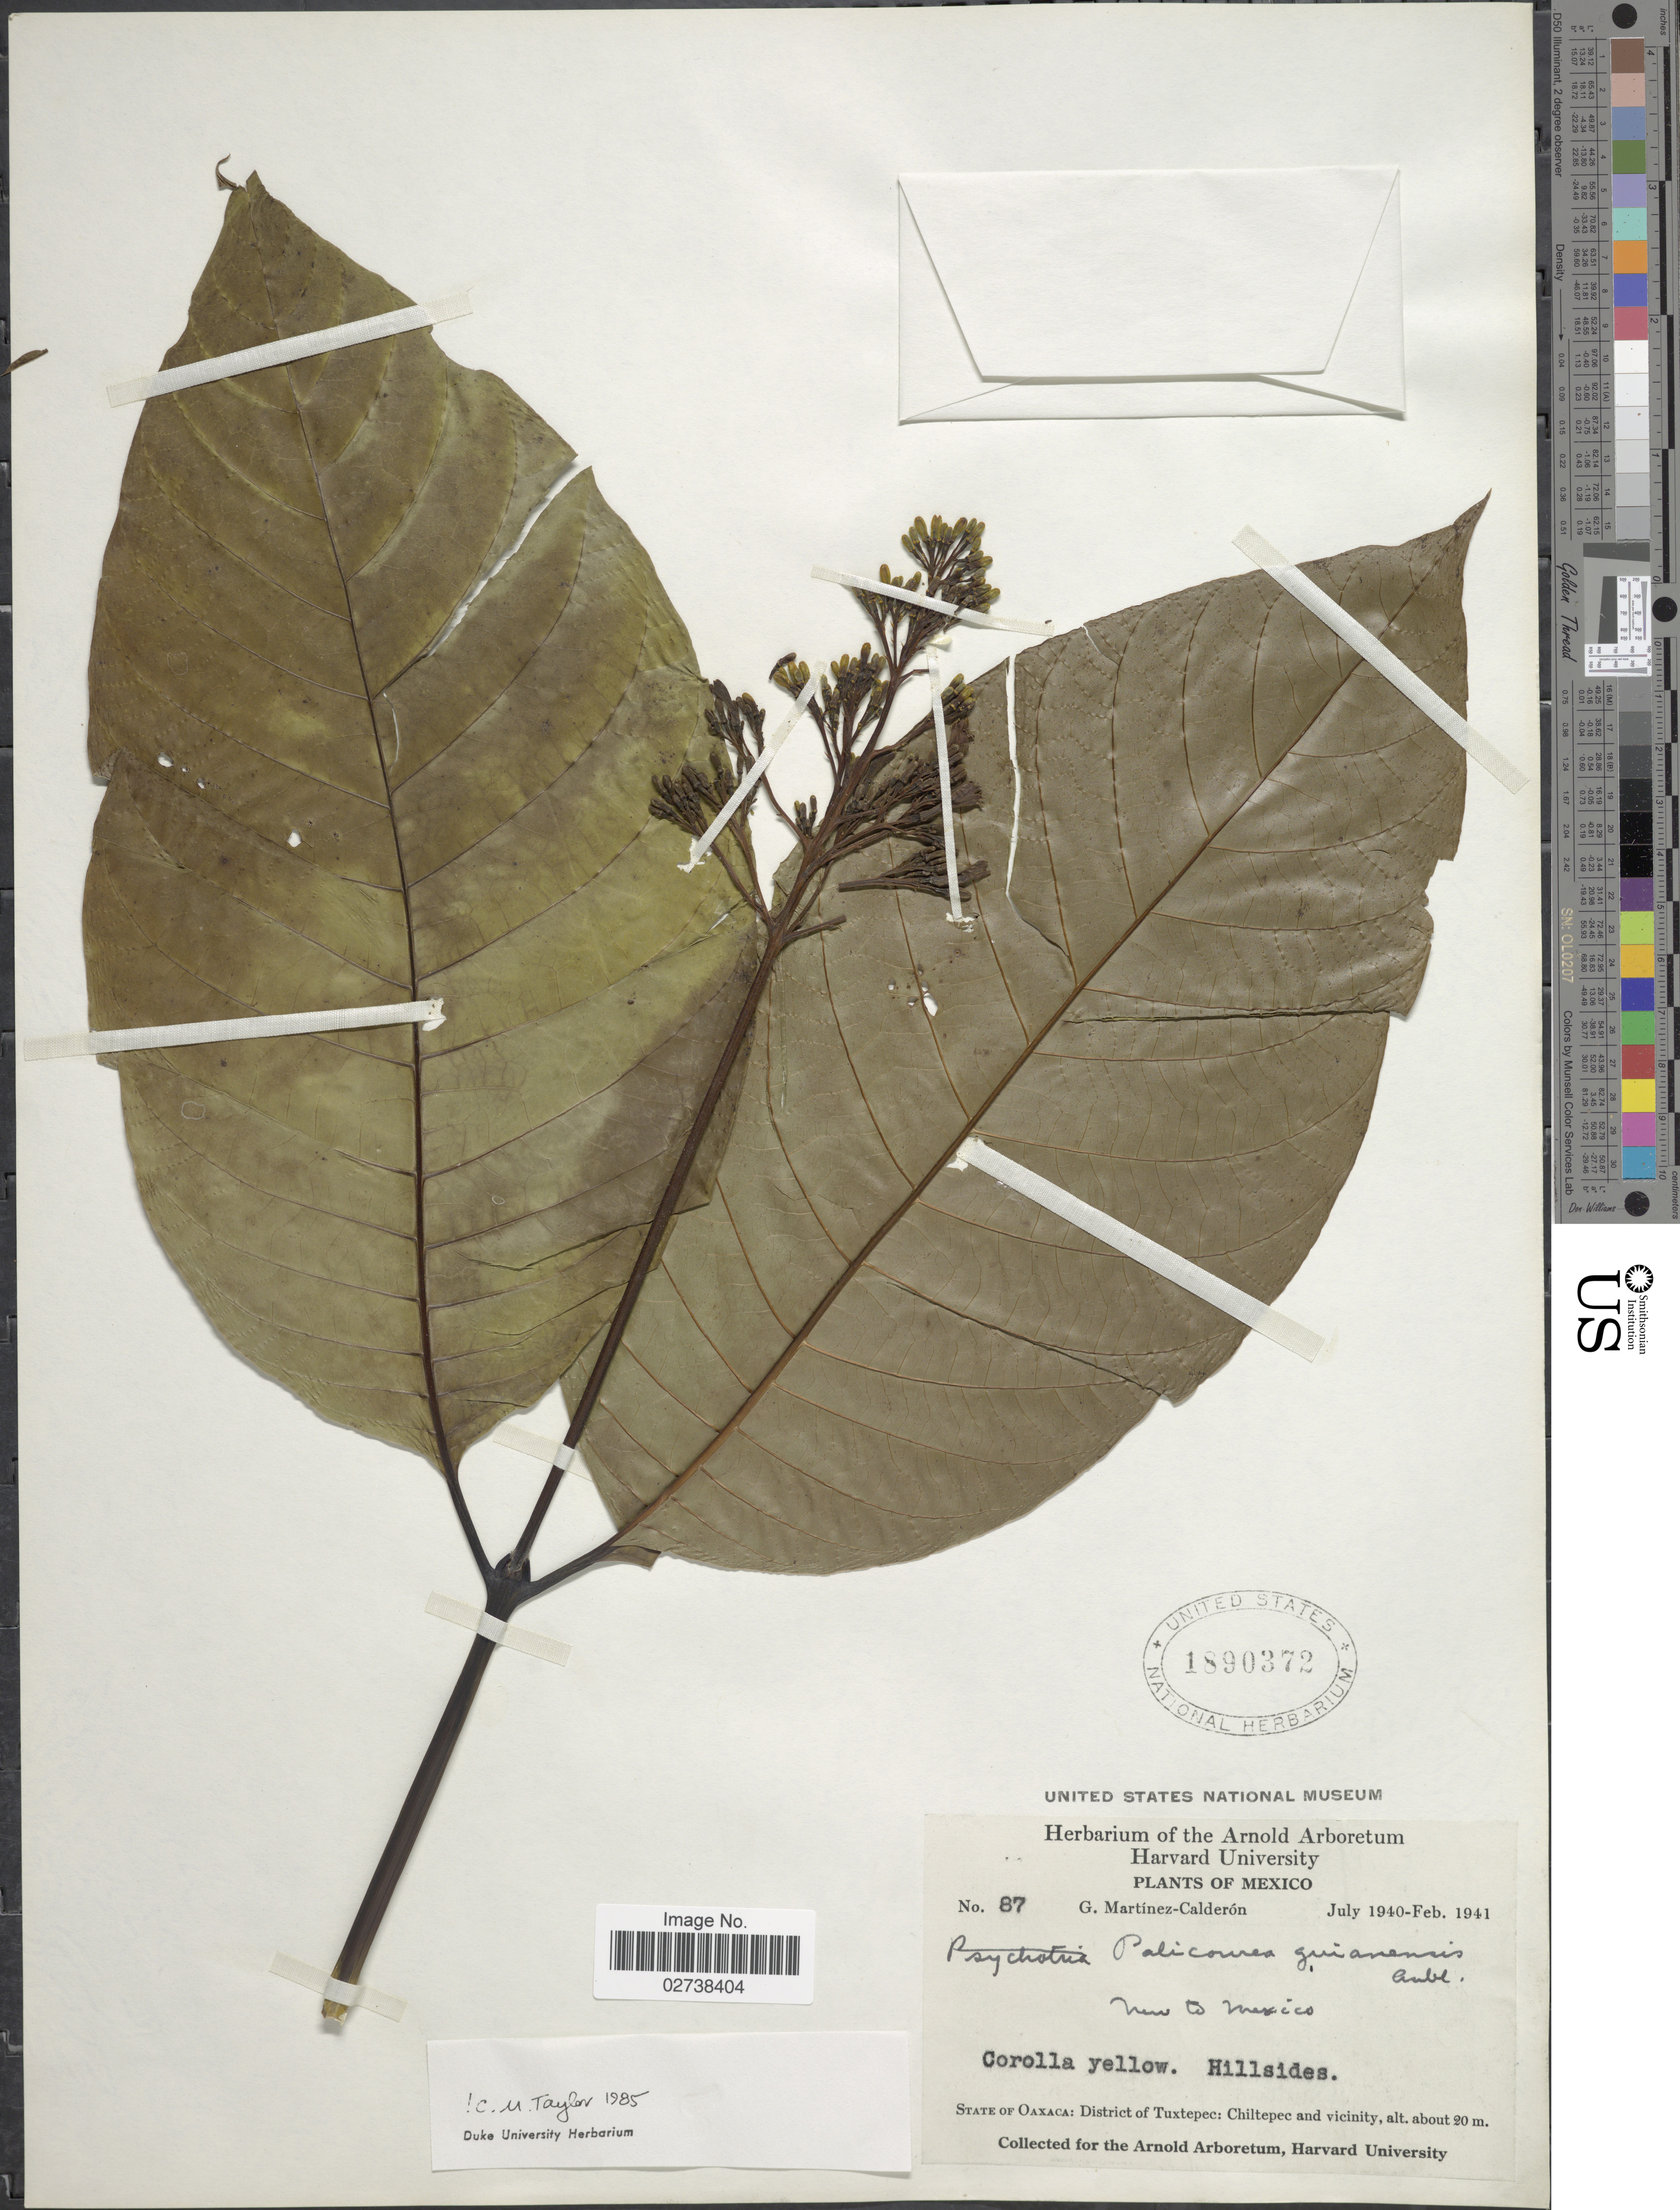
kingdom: Plantae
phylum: Tracheophyta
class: Magnoliopsida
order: Gentianales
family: Rubiaceae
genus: Palicourea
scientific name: Palicourea guianensis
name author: Aubl.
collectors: G. Martínez Calderón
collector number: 87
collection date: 1940-07/1941-02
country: Mexico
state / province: Oaxaca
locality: District of Tuxtepec: Chiltepec and vicinity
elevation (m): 20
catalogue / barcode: US 1890372